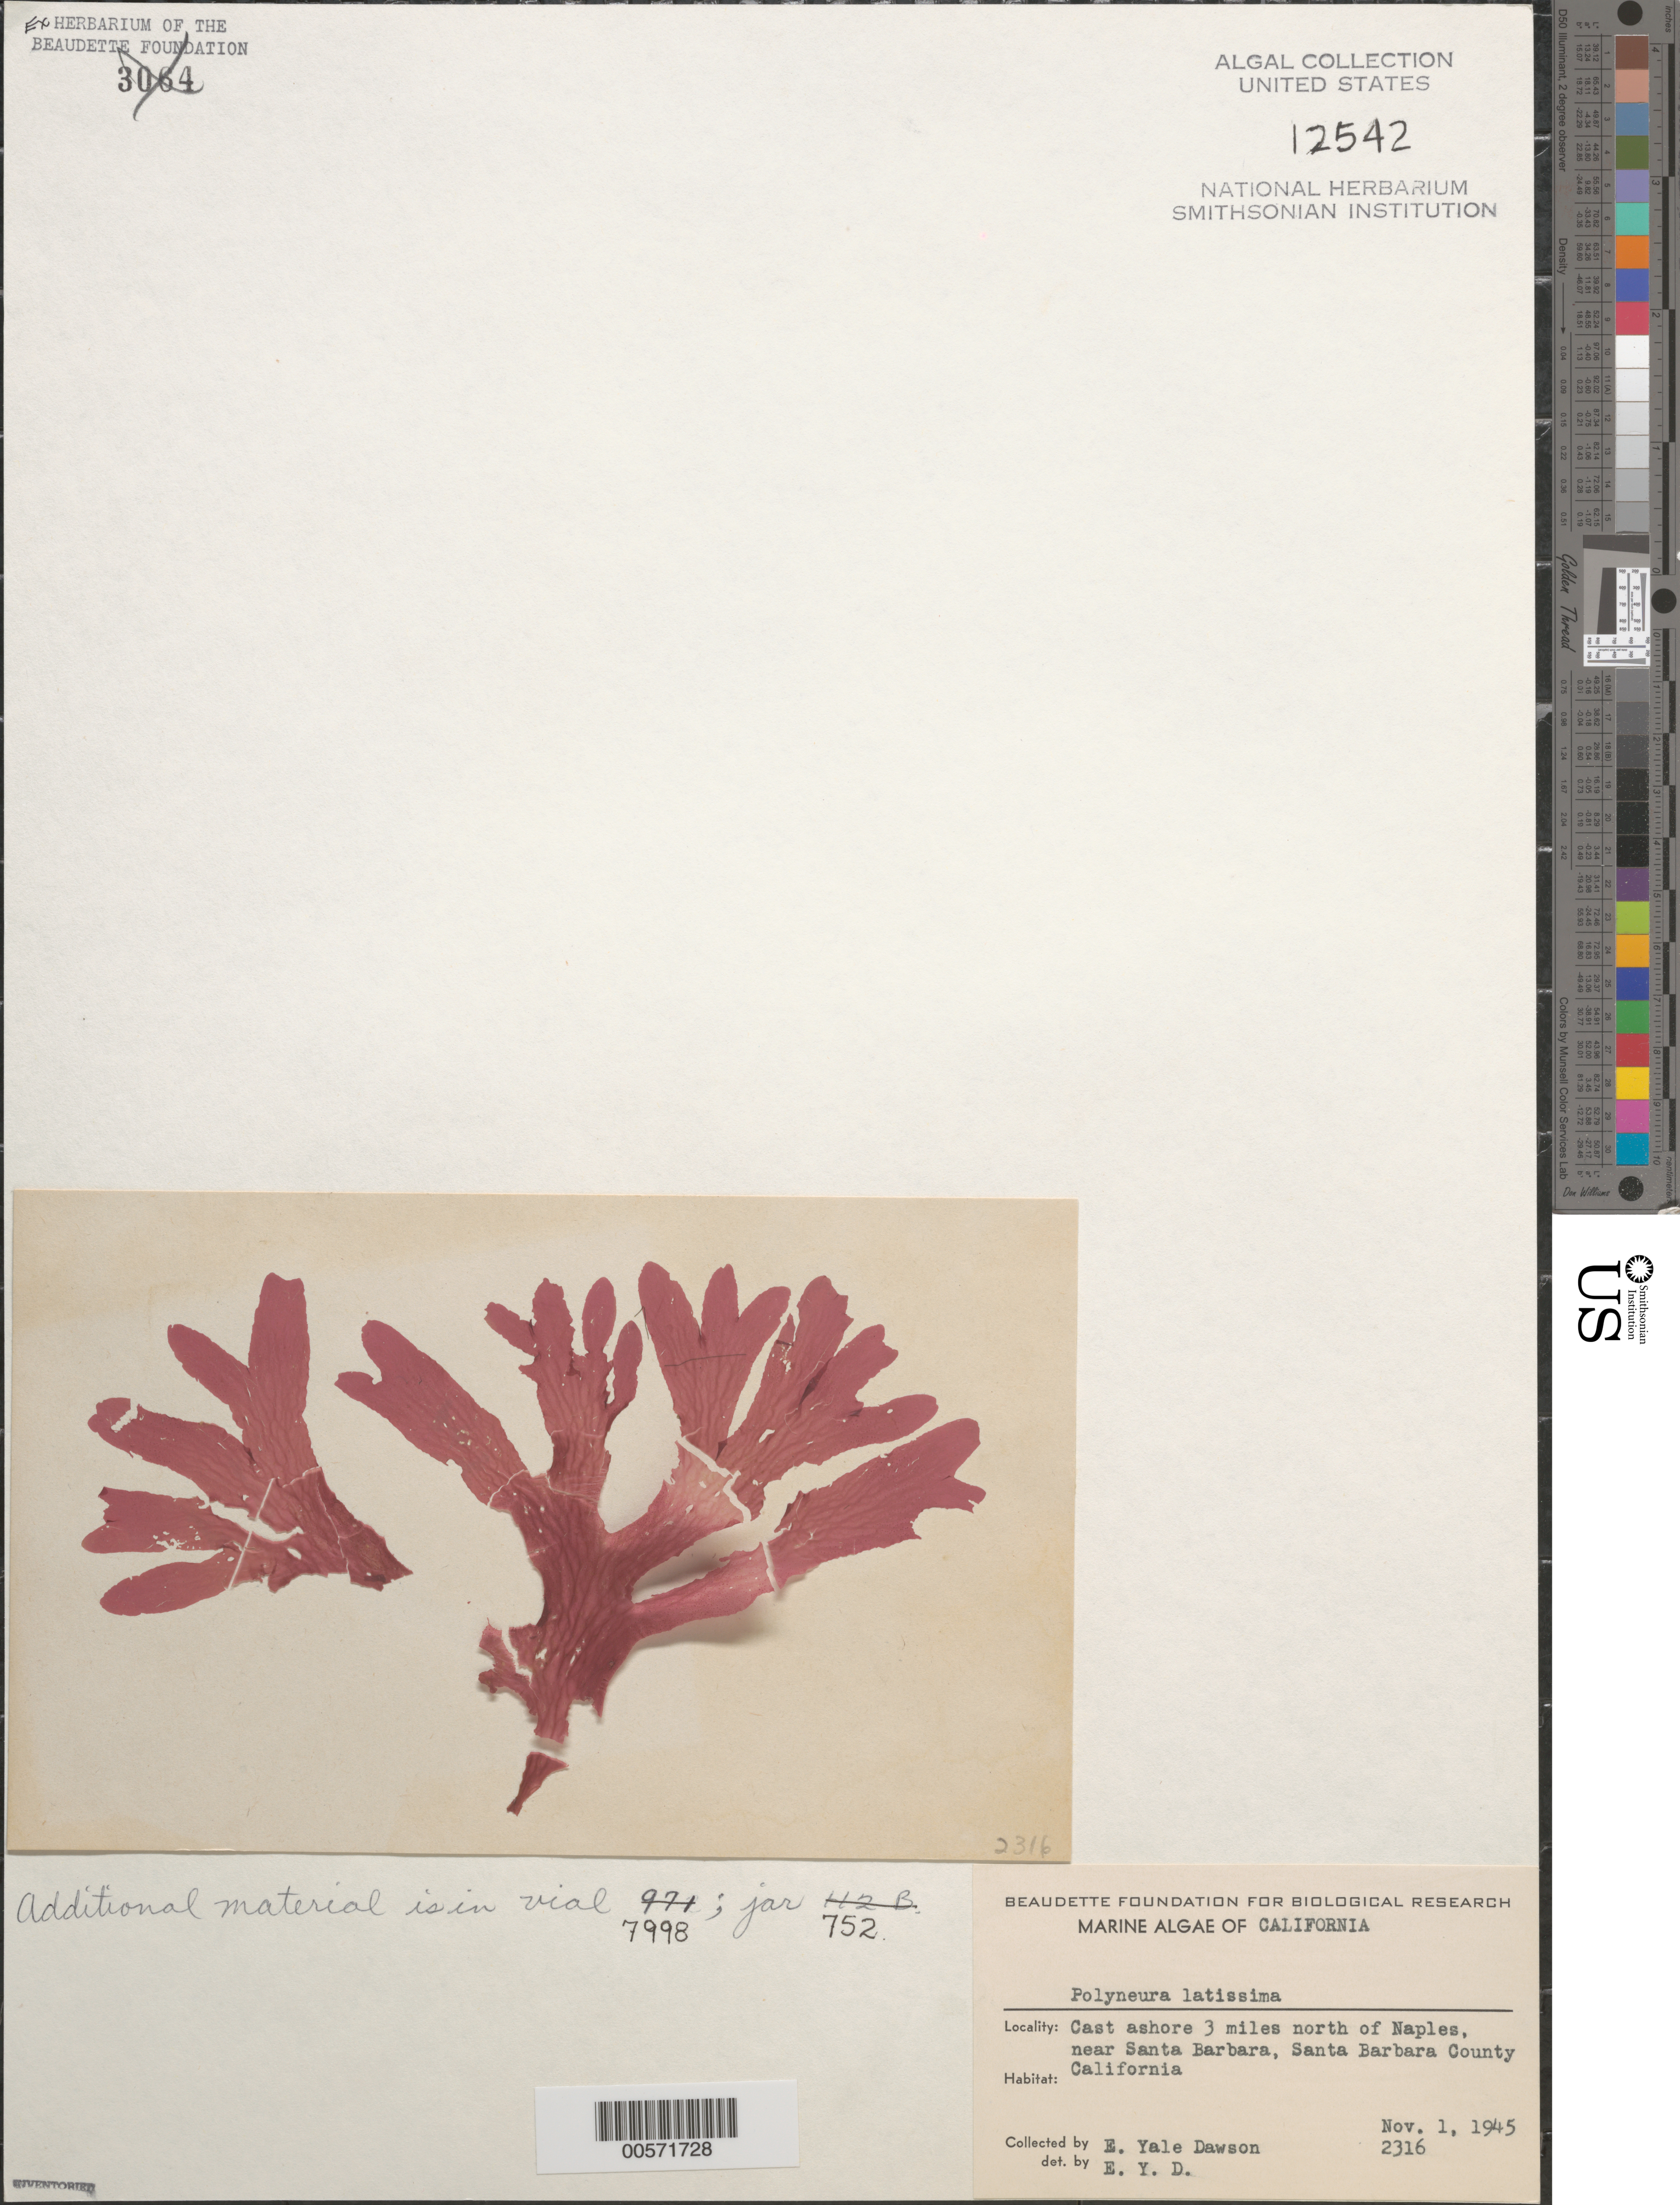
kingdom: Plantae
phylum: Rhodophyta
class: Florideophyceae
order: Ceramiales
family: Delesseriaceae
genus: Polyneura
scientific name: Polyneura latissima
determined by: Dawson, E. Y.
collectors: E. Y. Dawson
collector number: EYD 2316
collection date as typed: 01 Nov 1945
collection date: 1945-11-01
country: United States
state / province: California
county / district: Santa Barbara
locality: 3 miles north of Naples, near Santa Barbara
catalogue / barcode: US 12542